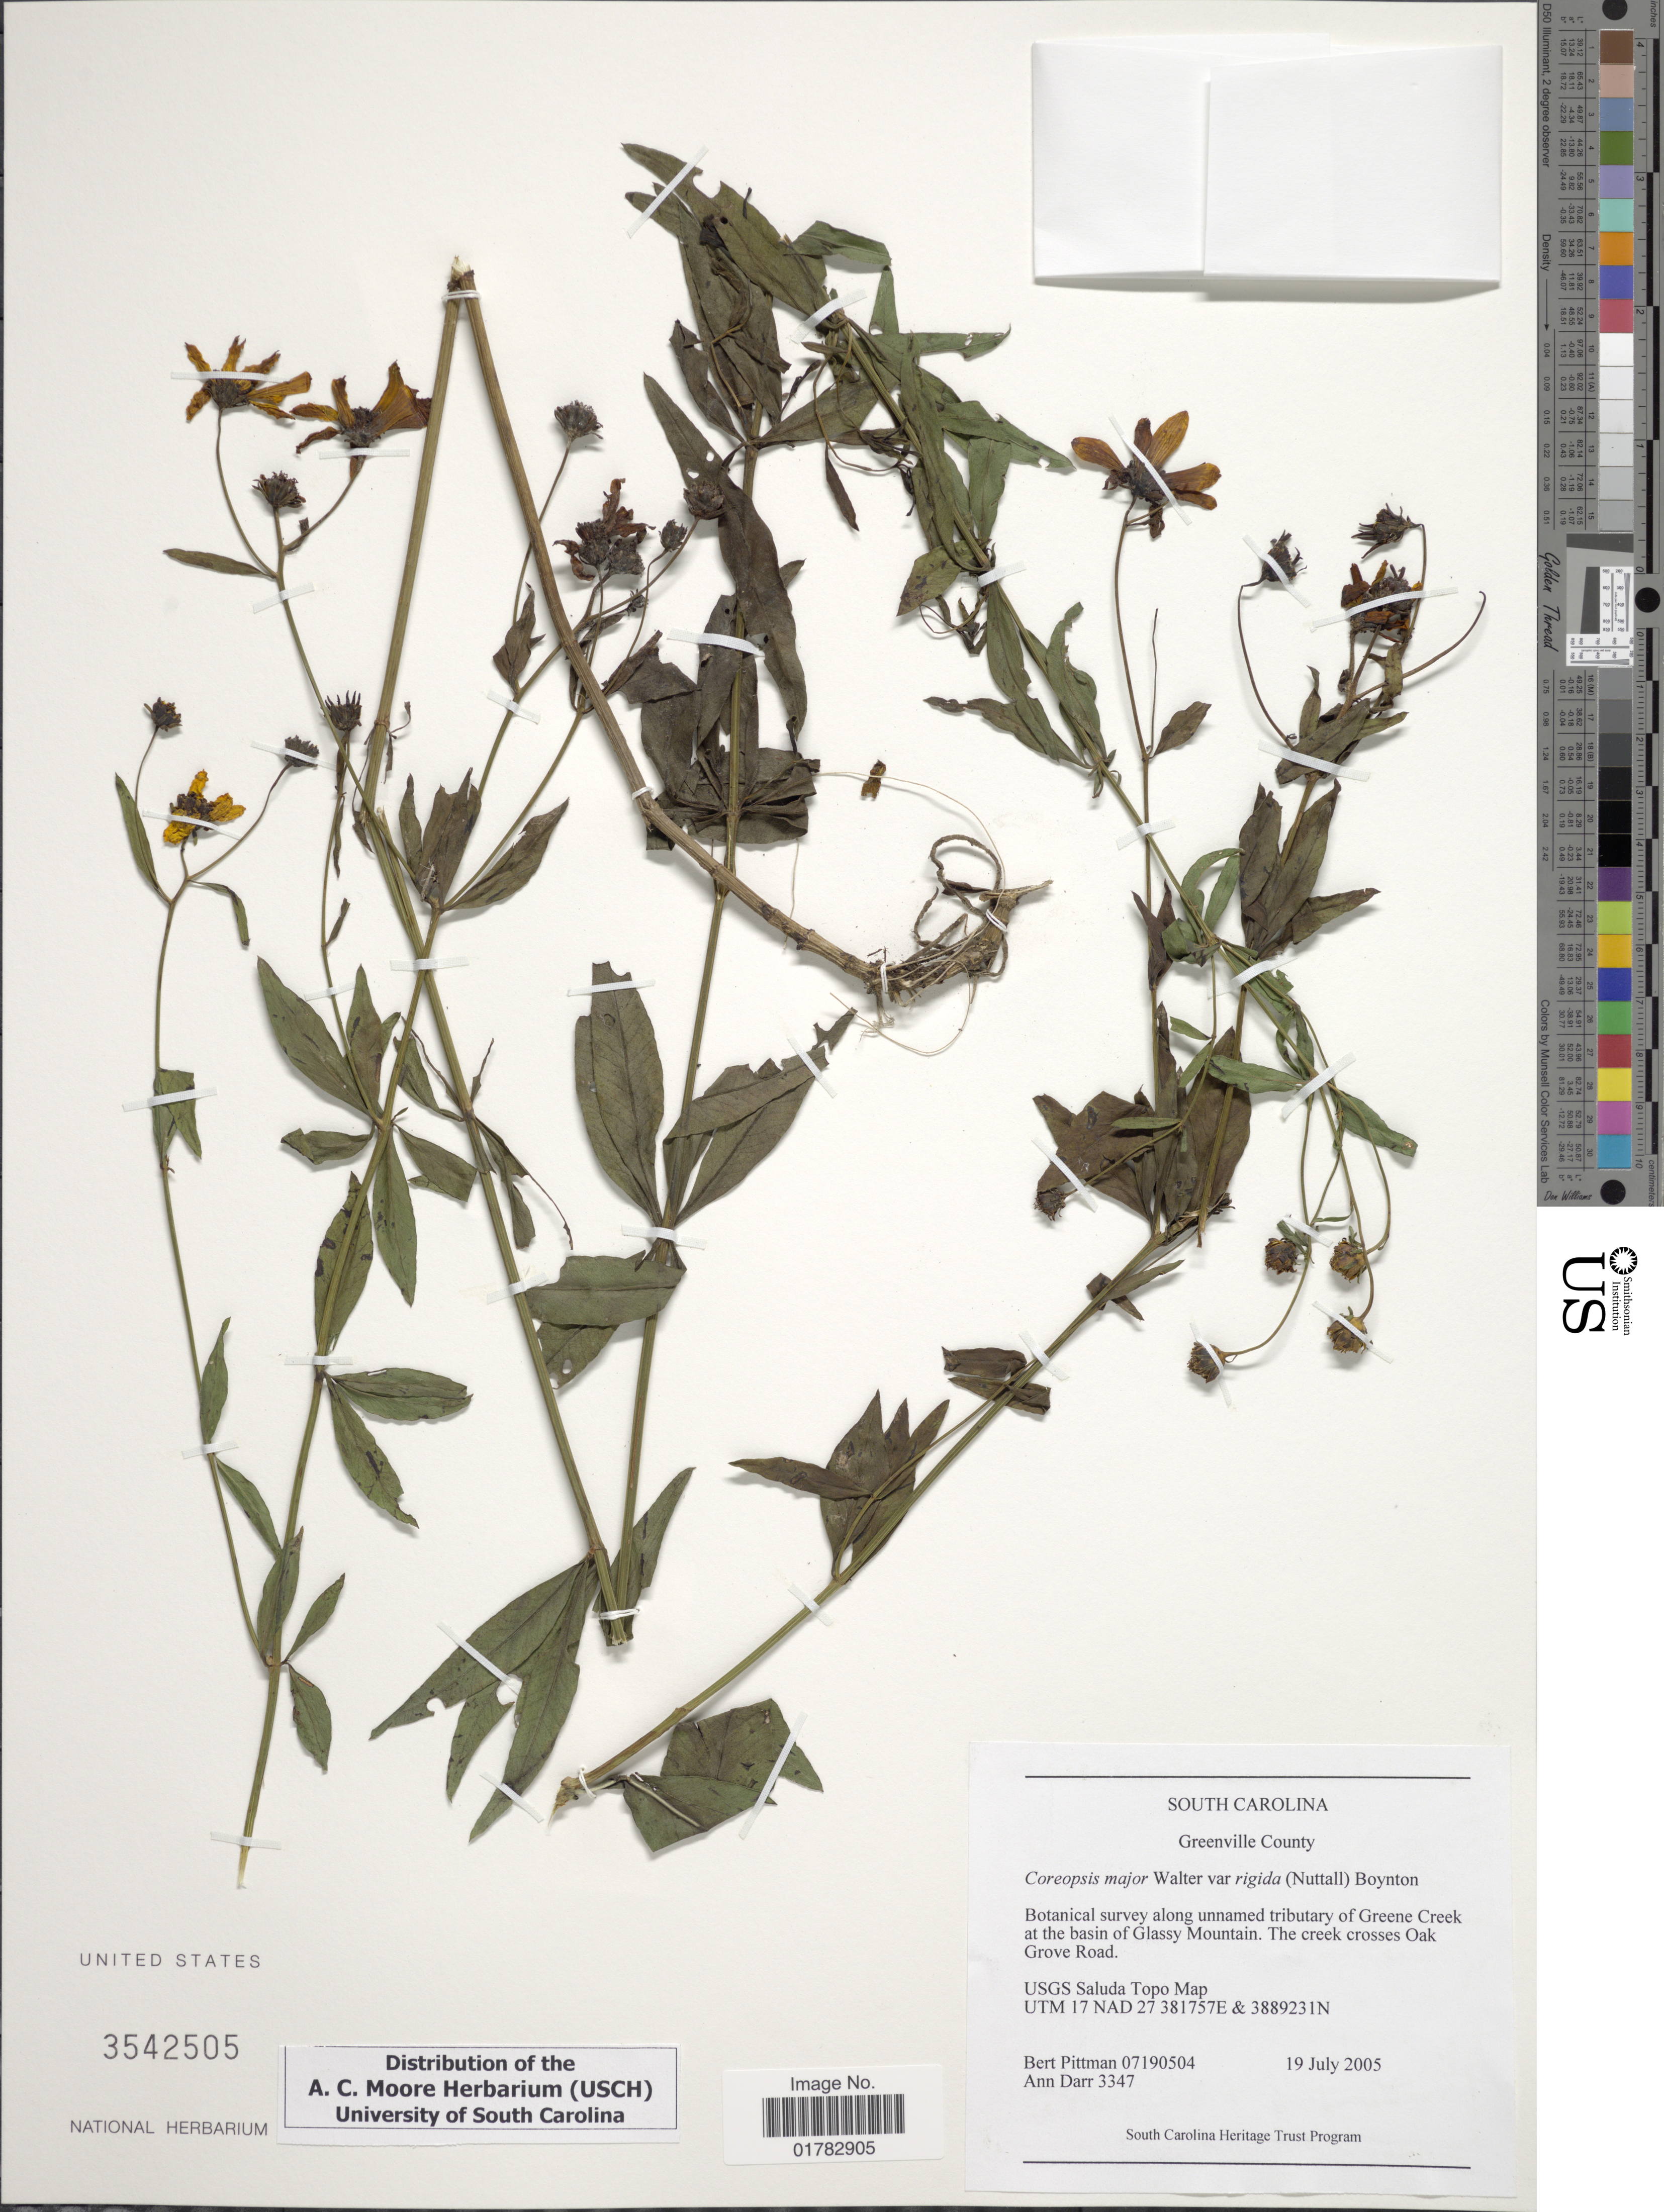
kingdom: Plantae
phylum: Tracheophyta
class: Magnoliopsida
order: Asterales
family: Asteraceae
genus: Coreopsis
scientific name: Coreopsis major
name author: Walter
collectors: B. Pittman & A. Darr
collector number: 07190504/3347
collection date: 2005-07-19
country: United States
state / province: South Carolina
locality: Greenville County, Botanical survwy along unnamed tributary of Greene Creek at the basin of Glassy Mountain, the creek crosses oak Grove Road, USGS Saluda Topo Map, UTM 17 NAD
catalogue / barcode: US 35442505